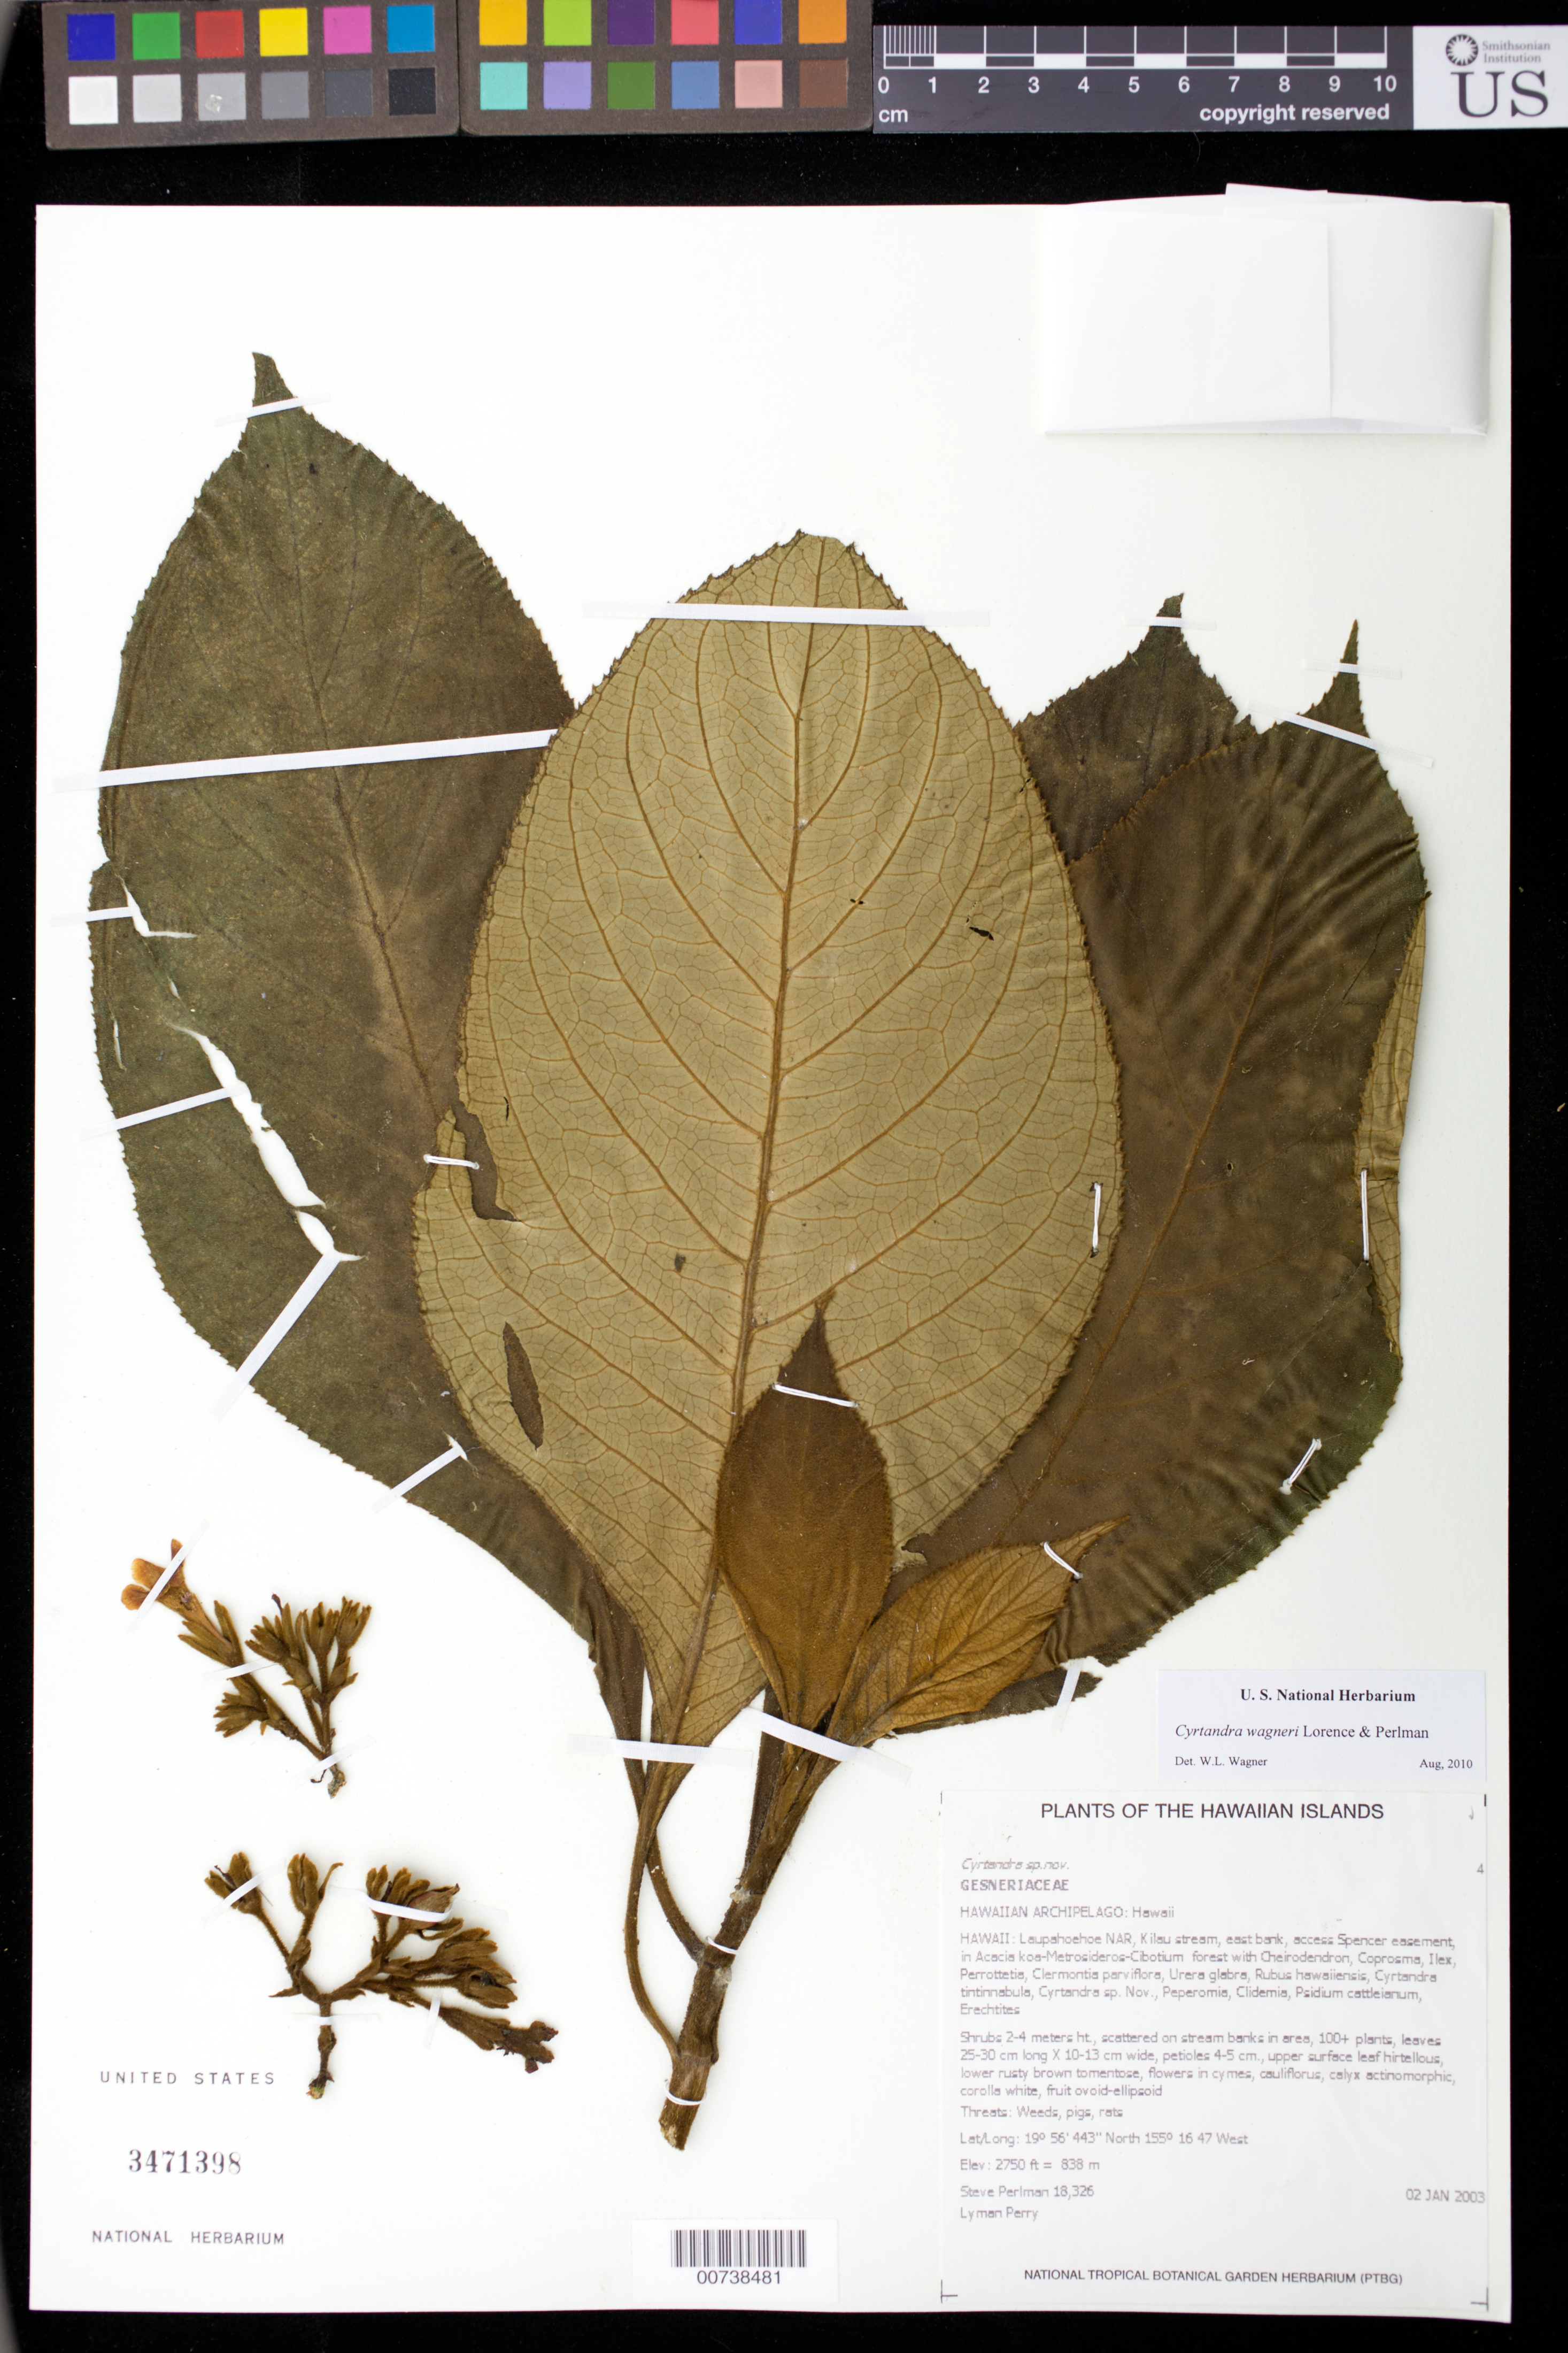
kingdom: Plantae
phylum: Tracheophyta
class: Magnoliopsida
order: Lamiales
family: Gesneriaceae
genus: Cyrtandra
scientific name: Cyrtandra wagneri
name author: Lorence & Perlman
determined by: Wagner, W. L., (BOT), Smithsonian Institution - National Museum of Natural History (UNITED STATES)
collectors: S. P. Perlman & L. Perry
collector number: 18326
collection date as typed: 02 Jan 2003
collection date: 2003-01-02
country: United States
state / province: Hawaii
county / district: Hawaii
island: Hawaii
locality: Hawaii: Laupahoehoe NAR, Kilau stream, east bank, access Spencer easement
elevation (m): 838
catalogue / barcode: US 3471398